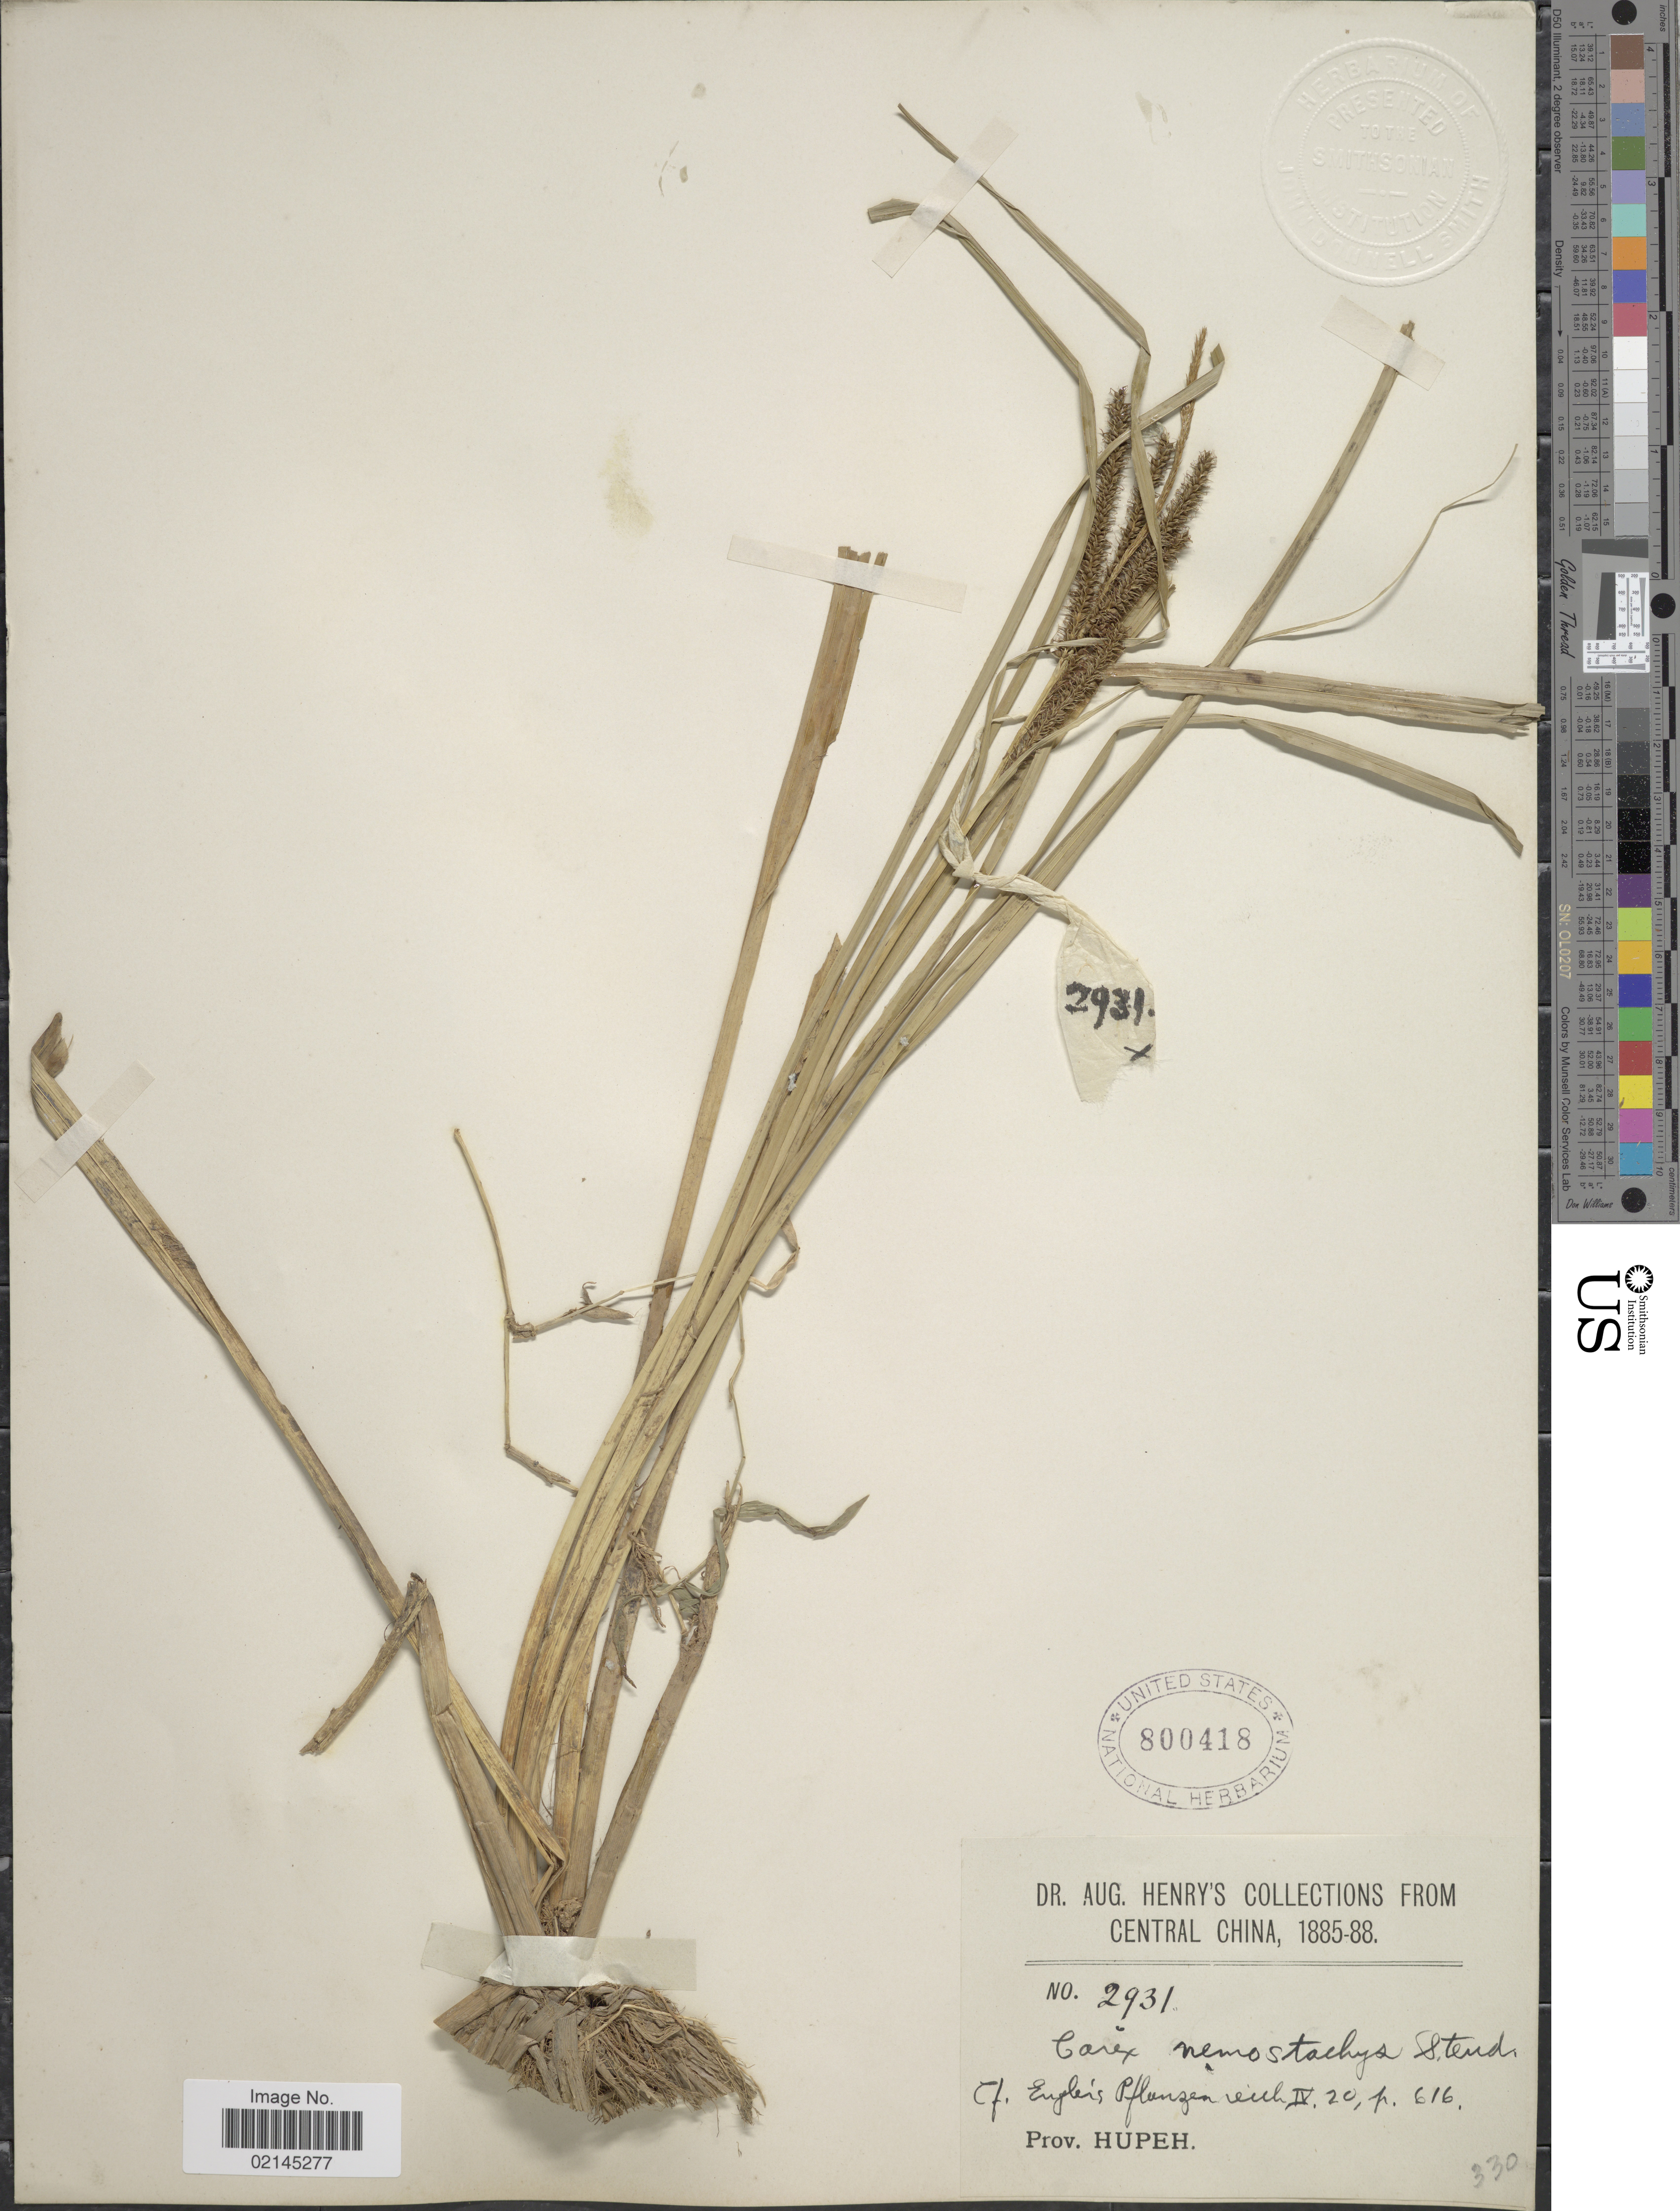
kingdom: Plantae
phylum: Tracheophyta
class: Liliopsida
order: Poales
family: Cyperaceae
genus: Carex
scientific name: Carex nemostachys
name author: Steud.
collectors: A. Henry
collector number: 2931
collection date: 1885/1888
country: China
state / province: Hubei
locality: Central China. Prov. Hupeh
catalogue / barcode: US 800418